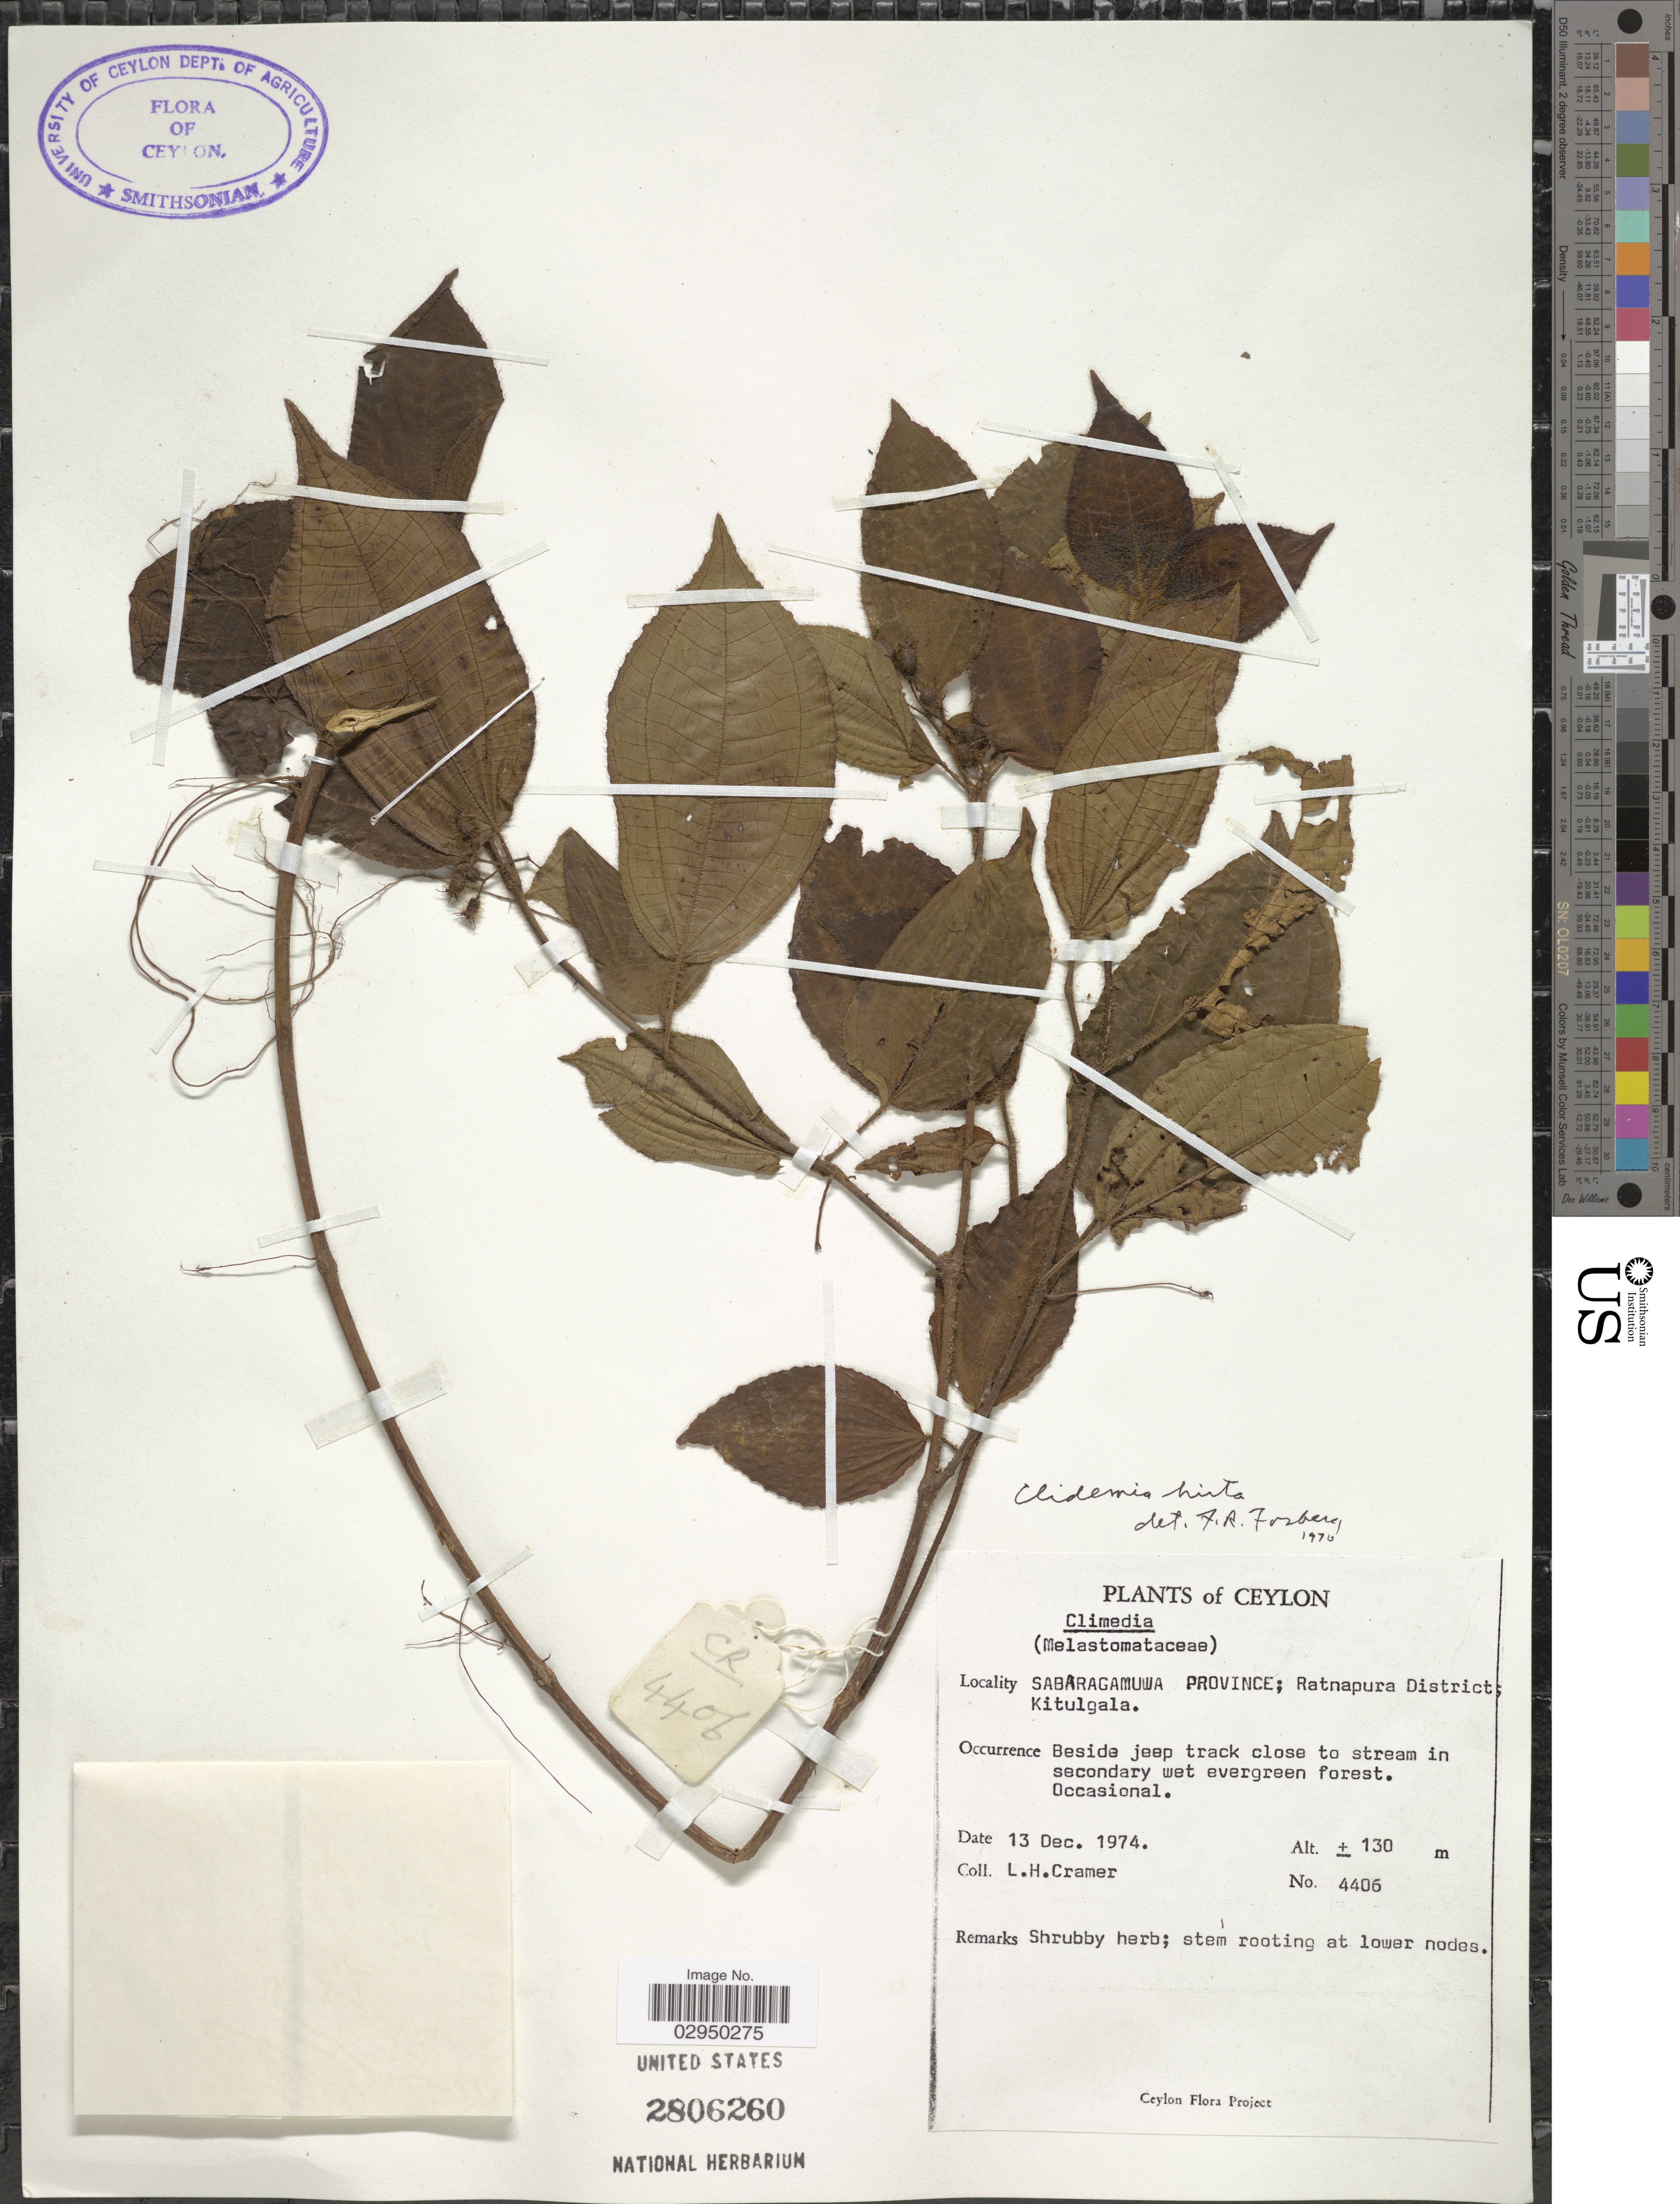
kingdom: Plantae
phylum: Tracheophyta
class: Magnoliopsida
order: Myrtales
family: Melastomataceae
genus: Clidemia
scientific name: Clidemia hirta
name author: (L.) D. Don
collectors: L. H. Cramer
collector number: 4406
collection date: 1974-12-13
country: Sri Lanka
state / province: Sabaragamuwa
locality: Ceylon. Ratnapura District; Kitulgala.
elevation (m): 130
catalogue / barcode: US 2806260